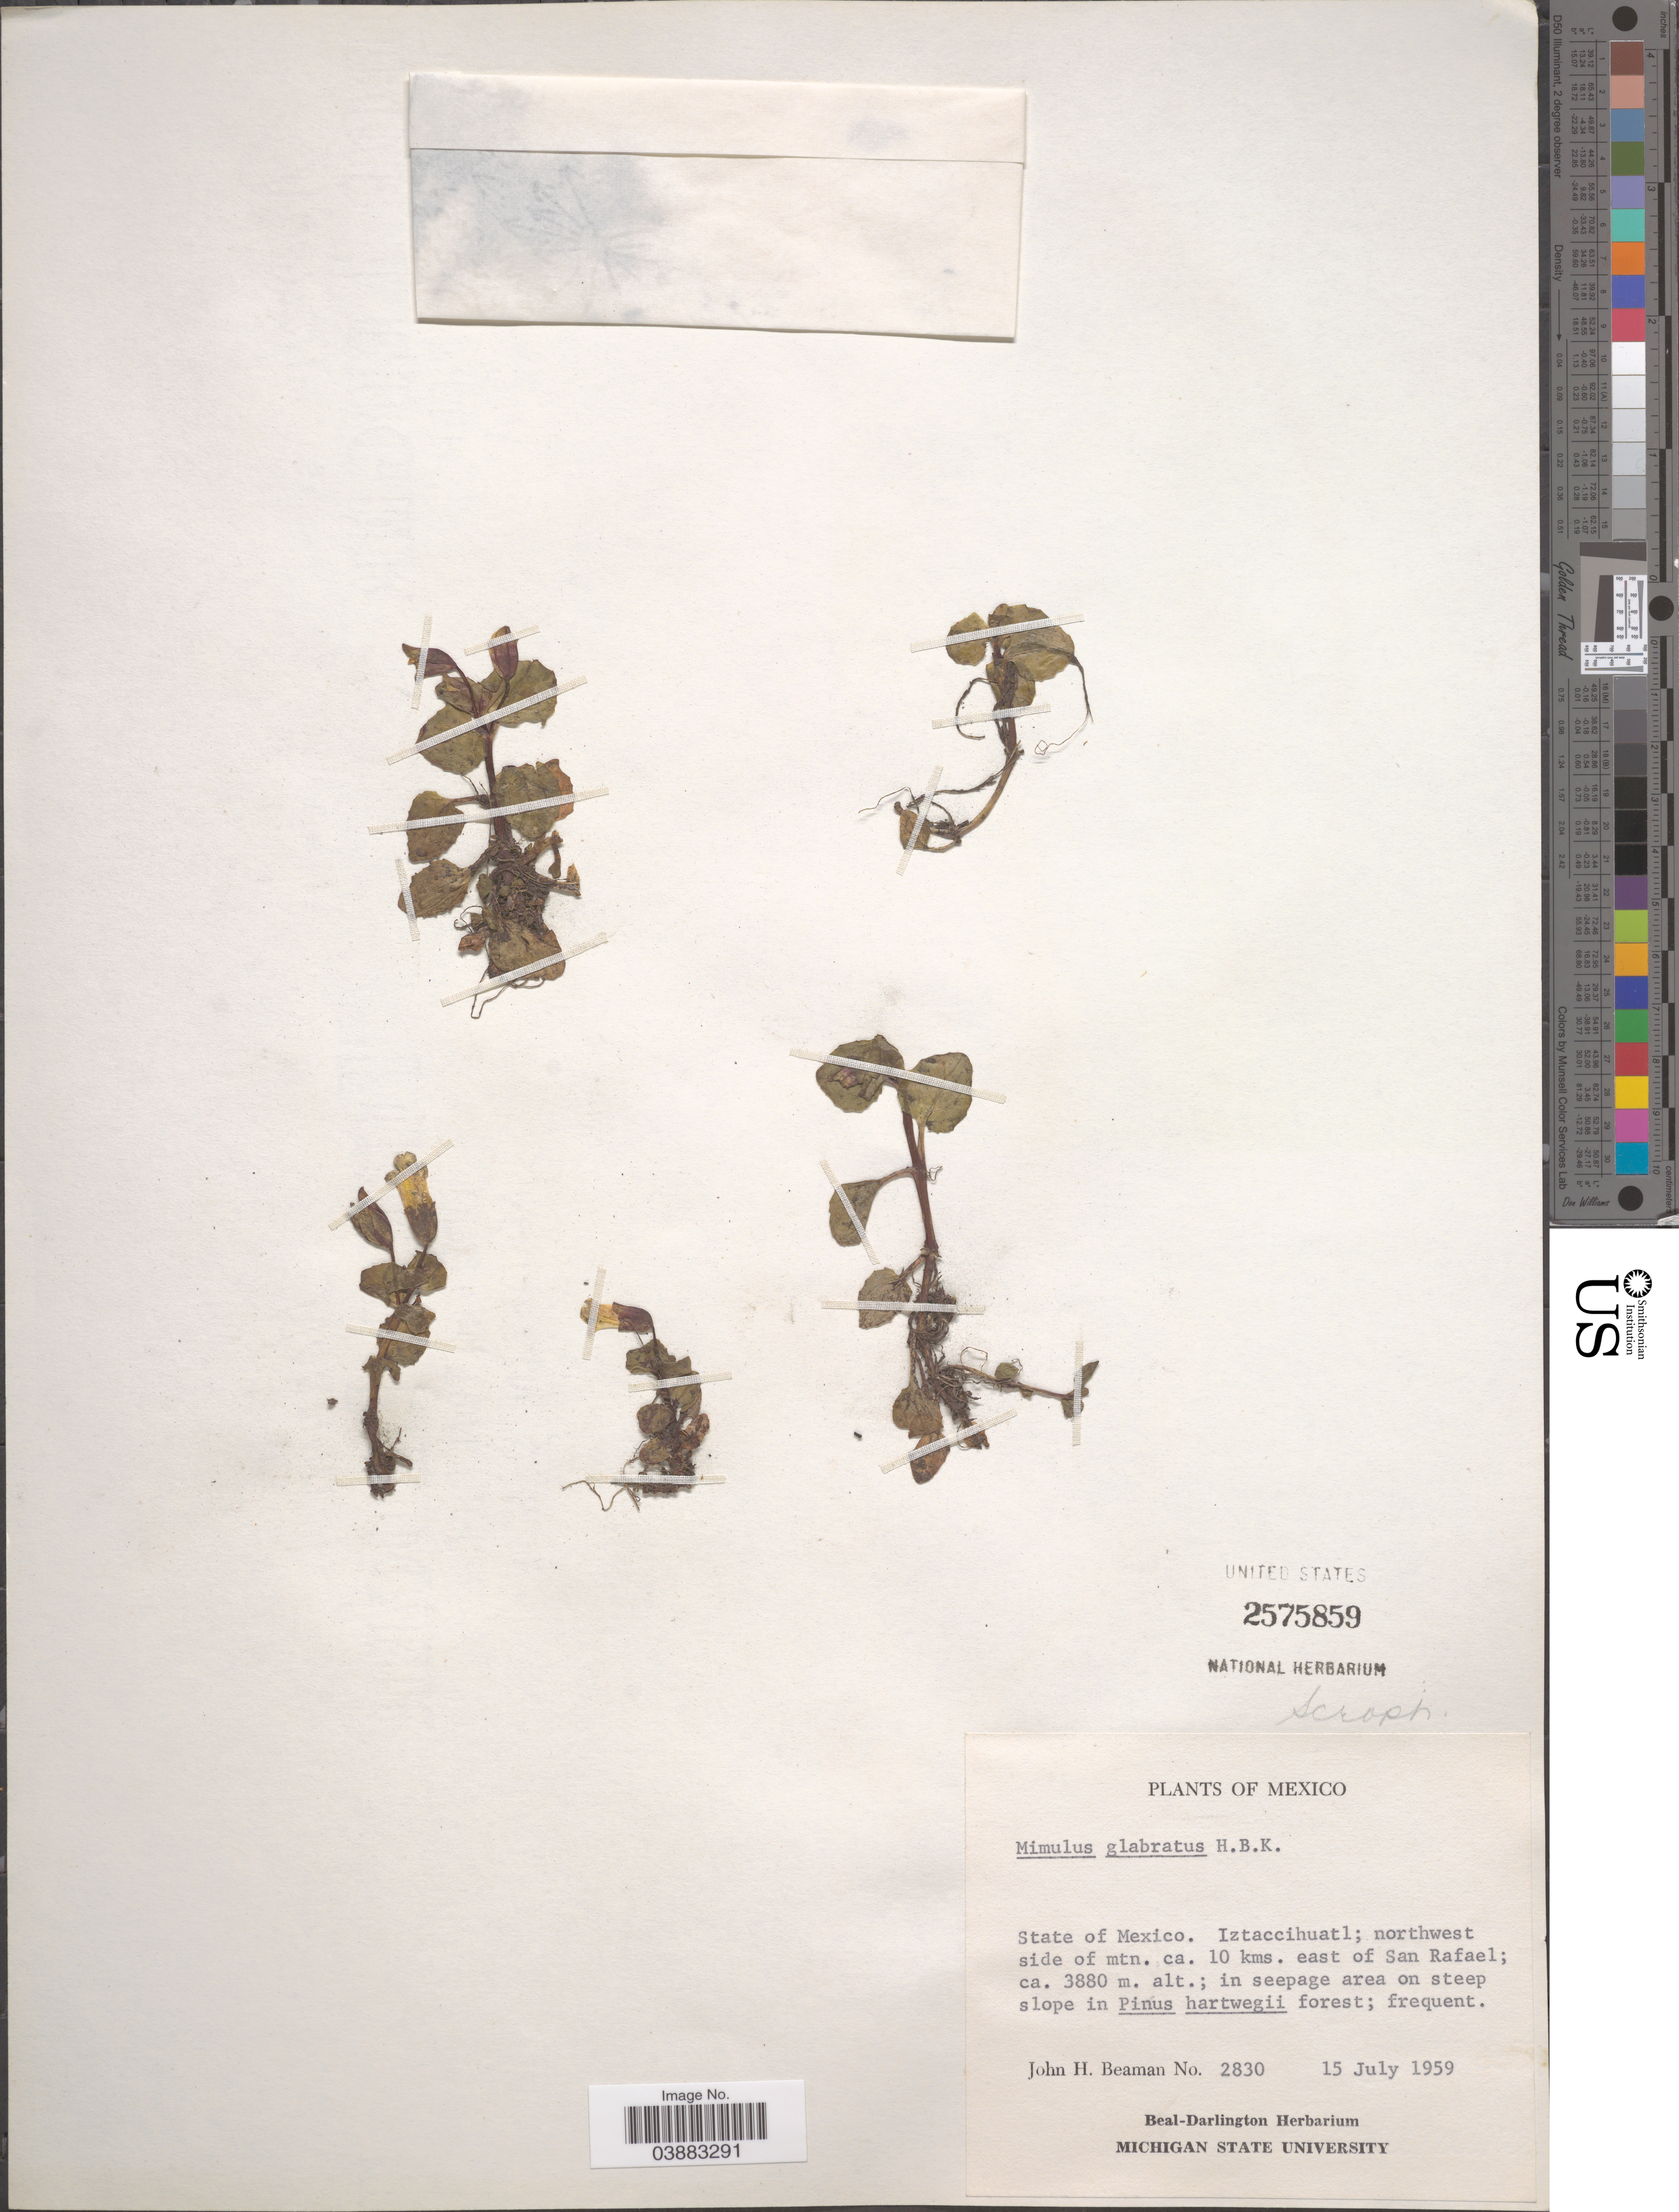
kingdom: Plantae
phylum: Tracheophyta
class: Magnoliopsida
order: Lamiales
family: Phrymaceae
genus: Mimulus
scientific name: Mimulus glabratus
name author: Kunth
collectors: J. H. Beaman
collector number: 2830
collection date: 1959-07-15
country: Mexico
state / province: México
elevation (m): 3880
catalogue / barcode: US 2575859